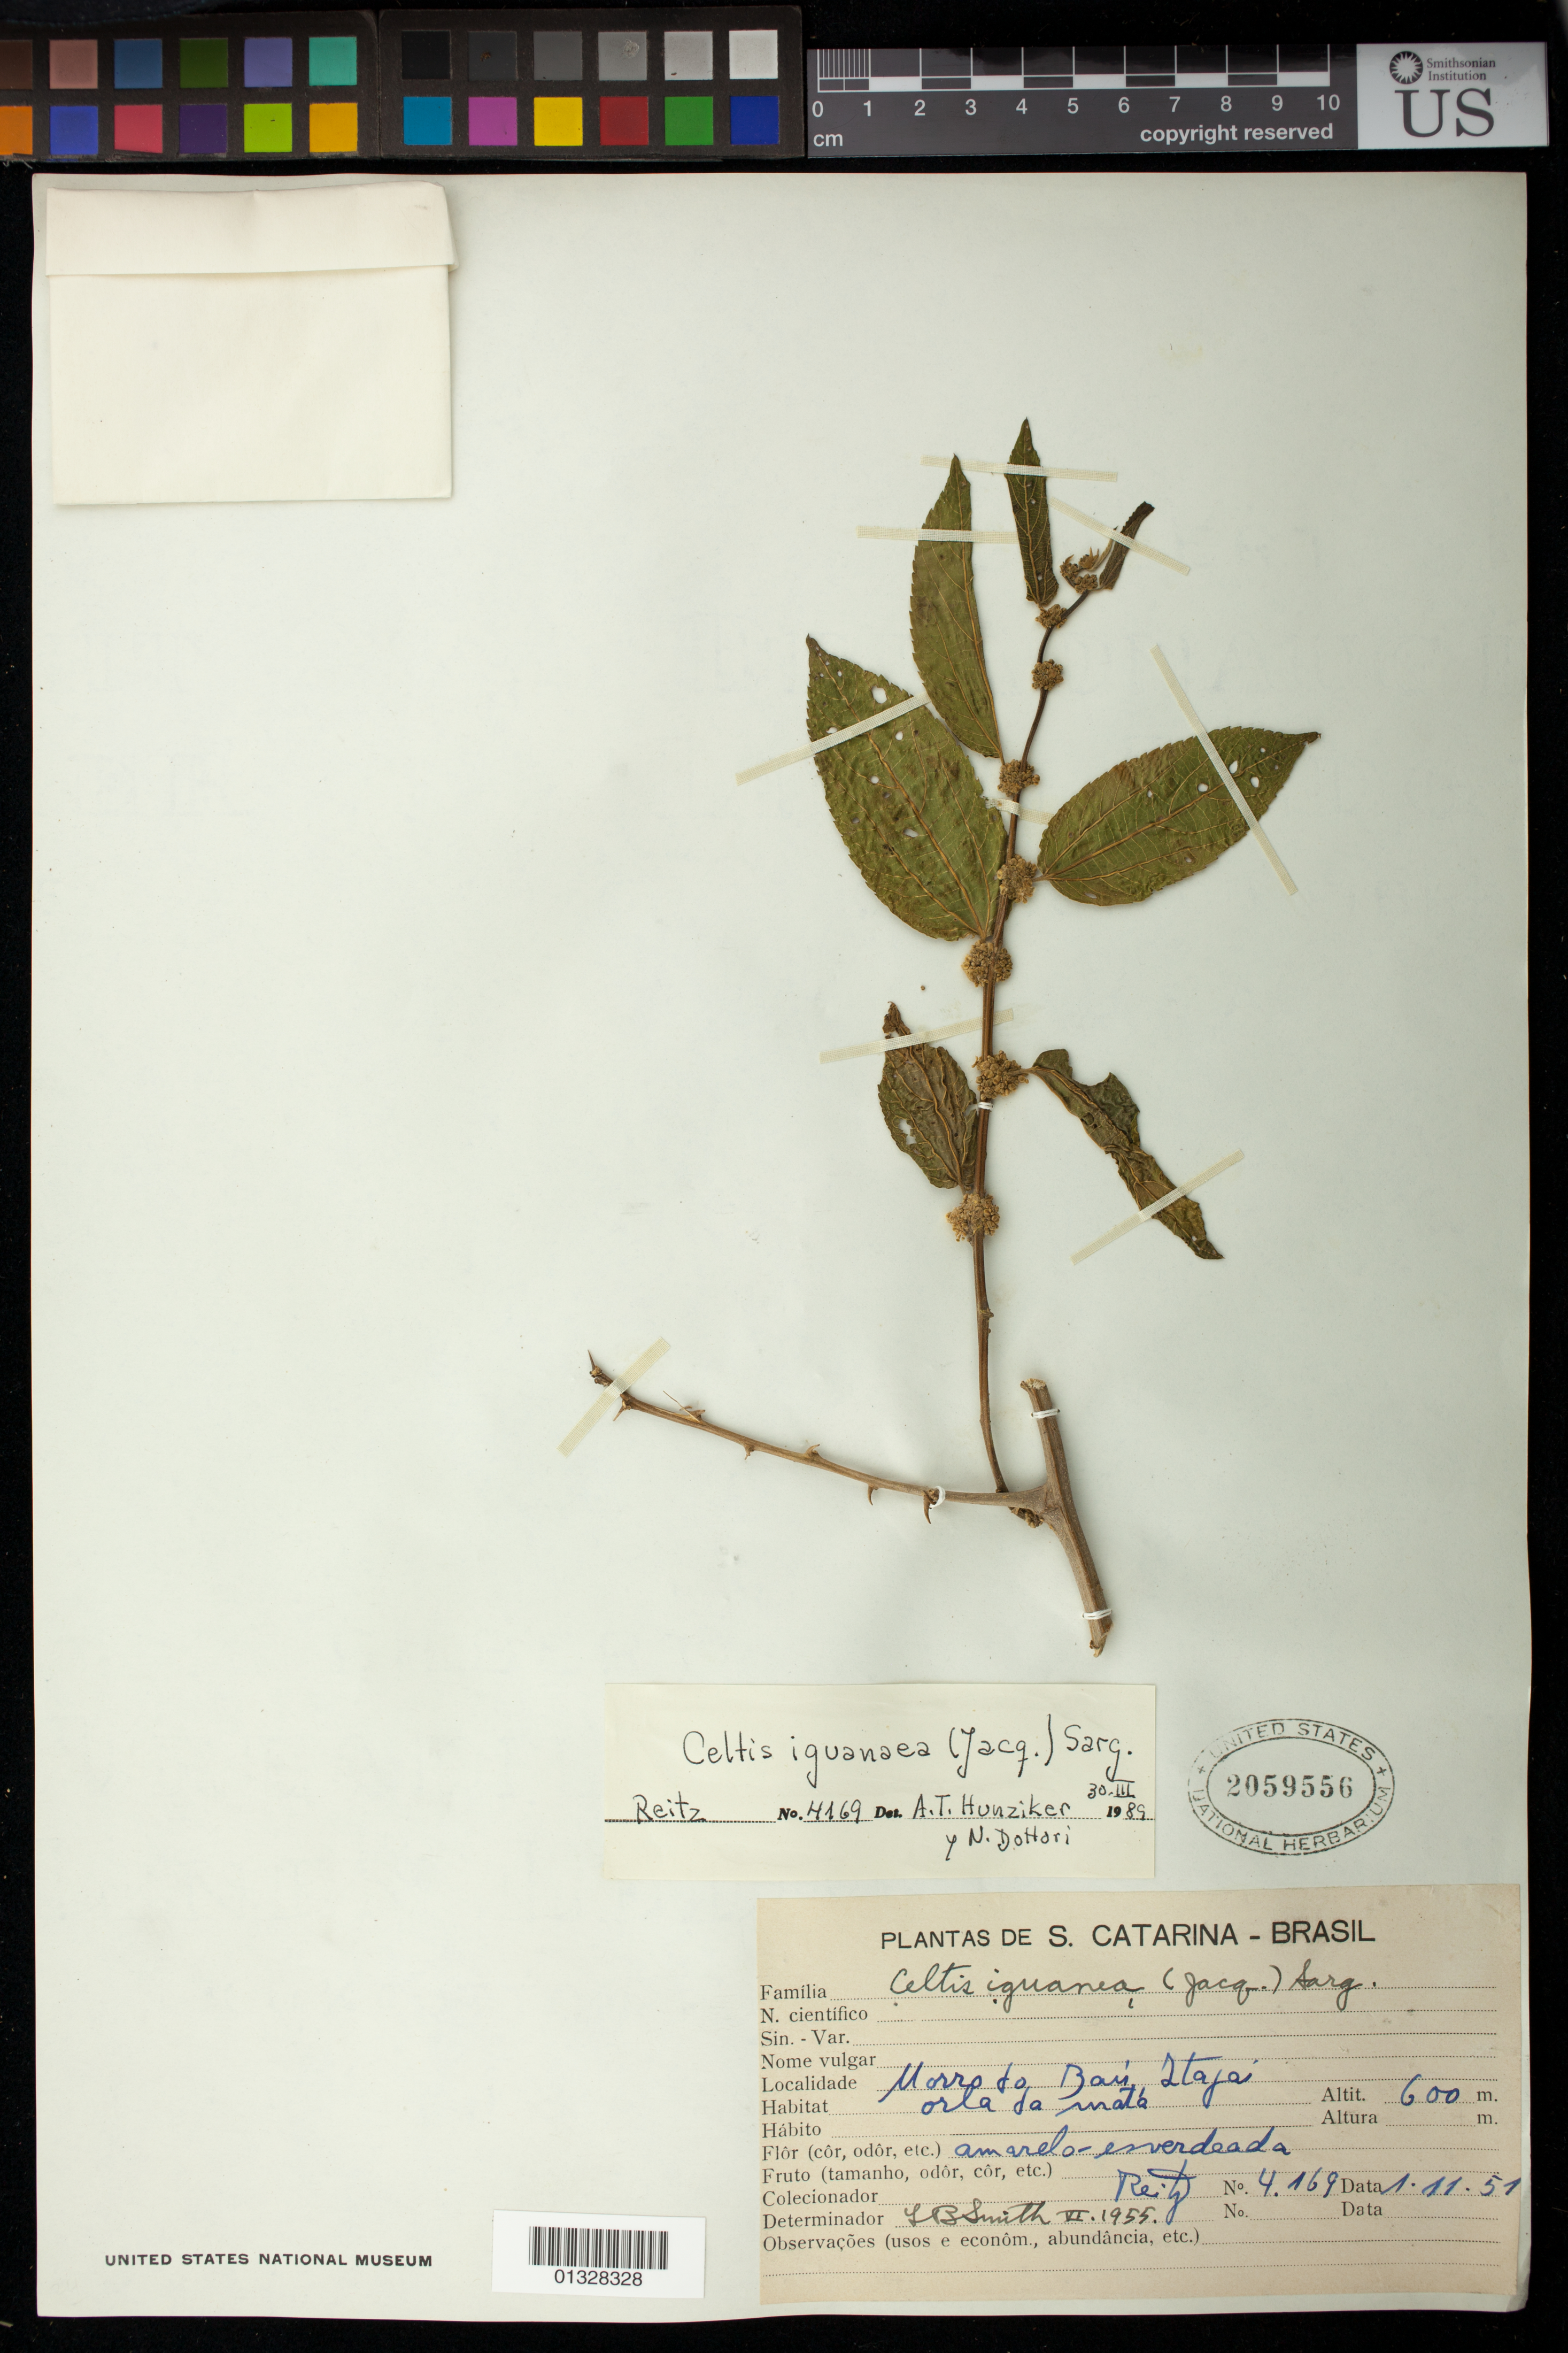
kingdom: Plantae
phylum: Tracheophyta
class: Magnoliopsida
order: Rosales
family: Cannabaceae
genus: Celtis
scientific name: Celtis iguanaea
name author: (Jacq.) Sarg.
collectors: R. Reitz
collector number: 4169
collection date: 1951-11-01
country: Brazil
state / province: Santa Catarina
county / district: Itajaí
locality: Morro do Baú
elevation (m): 600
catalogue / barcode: US 2059556